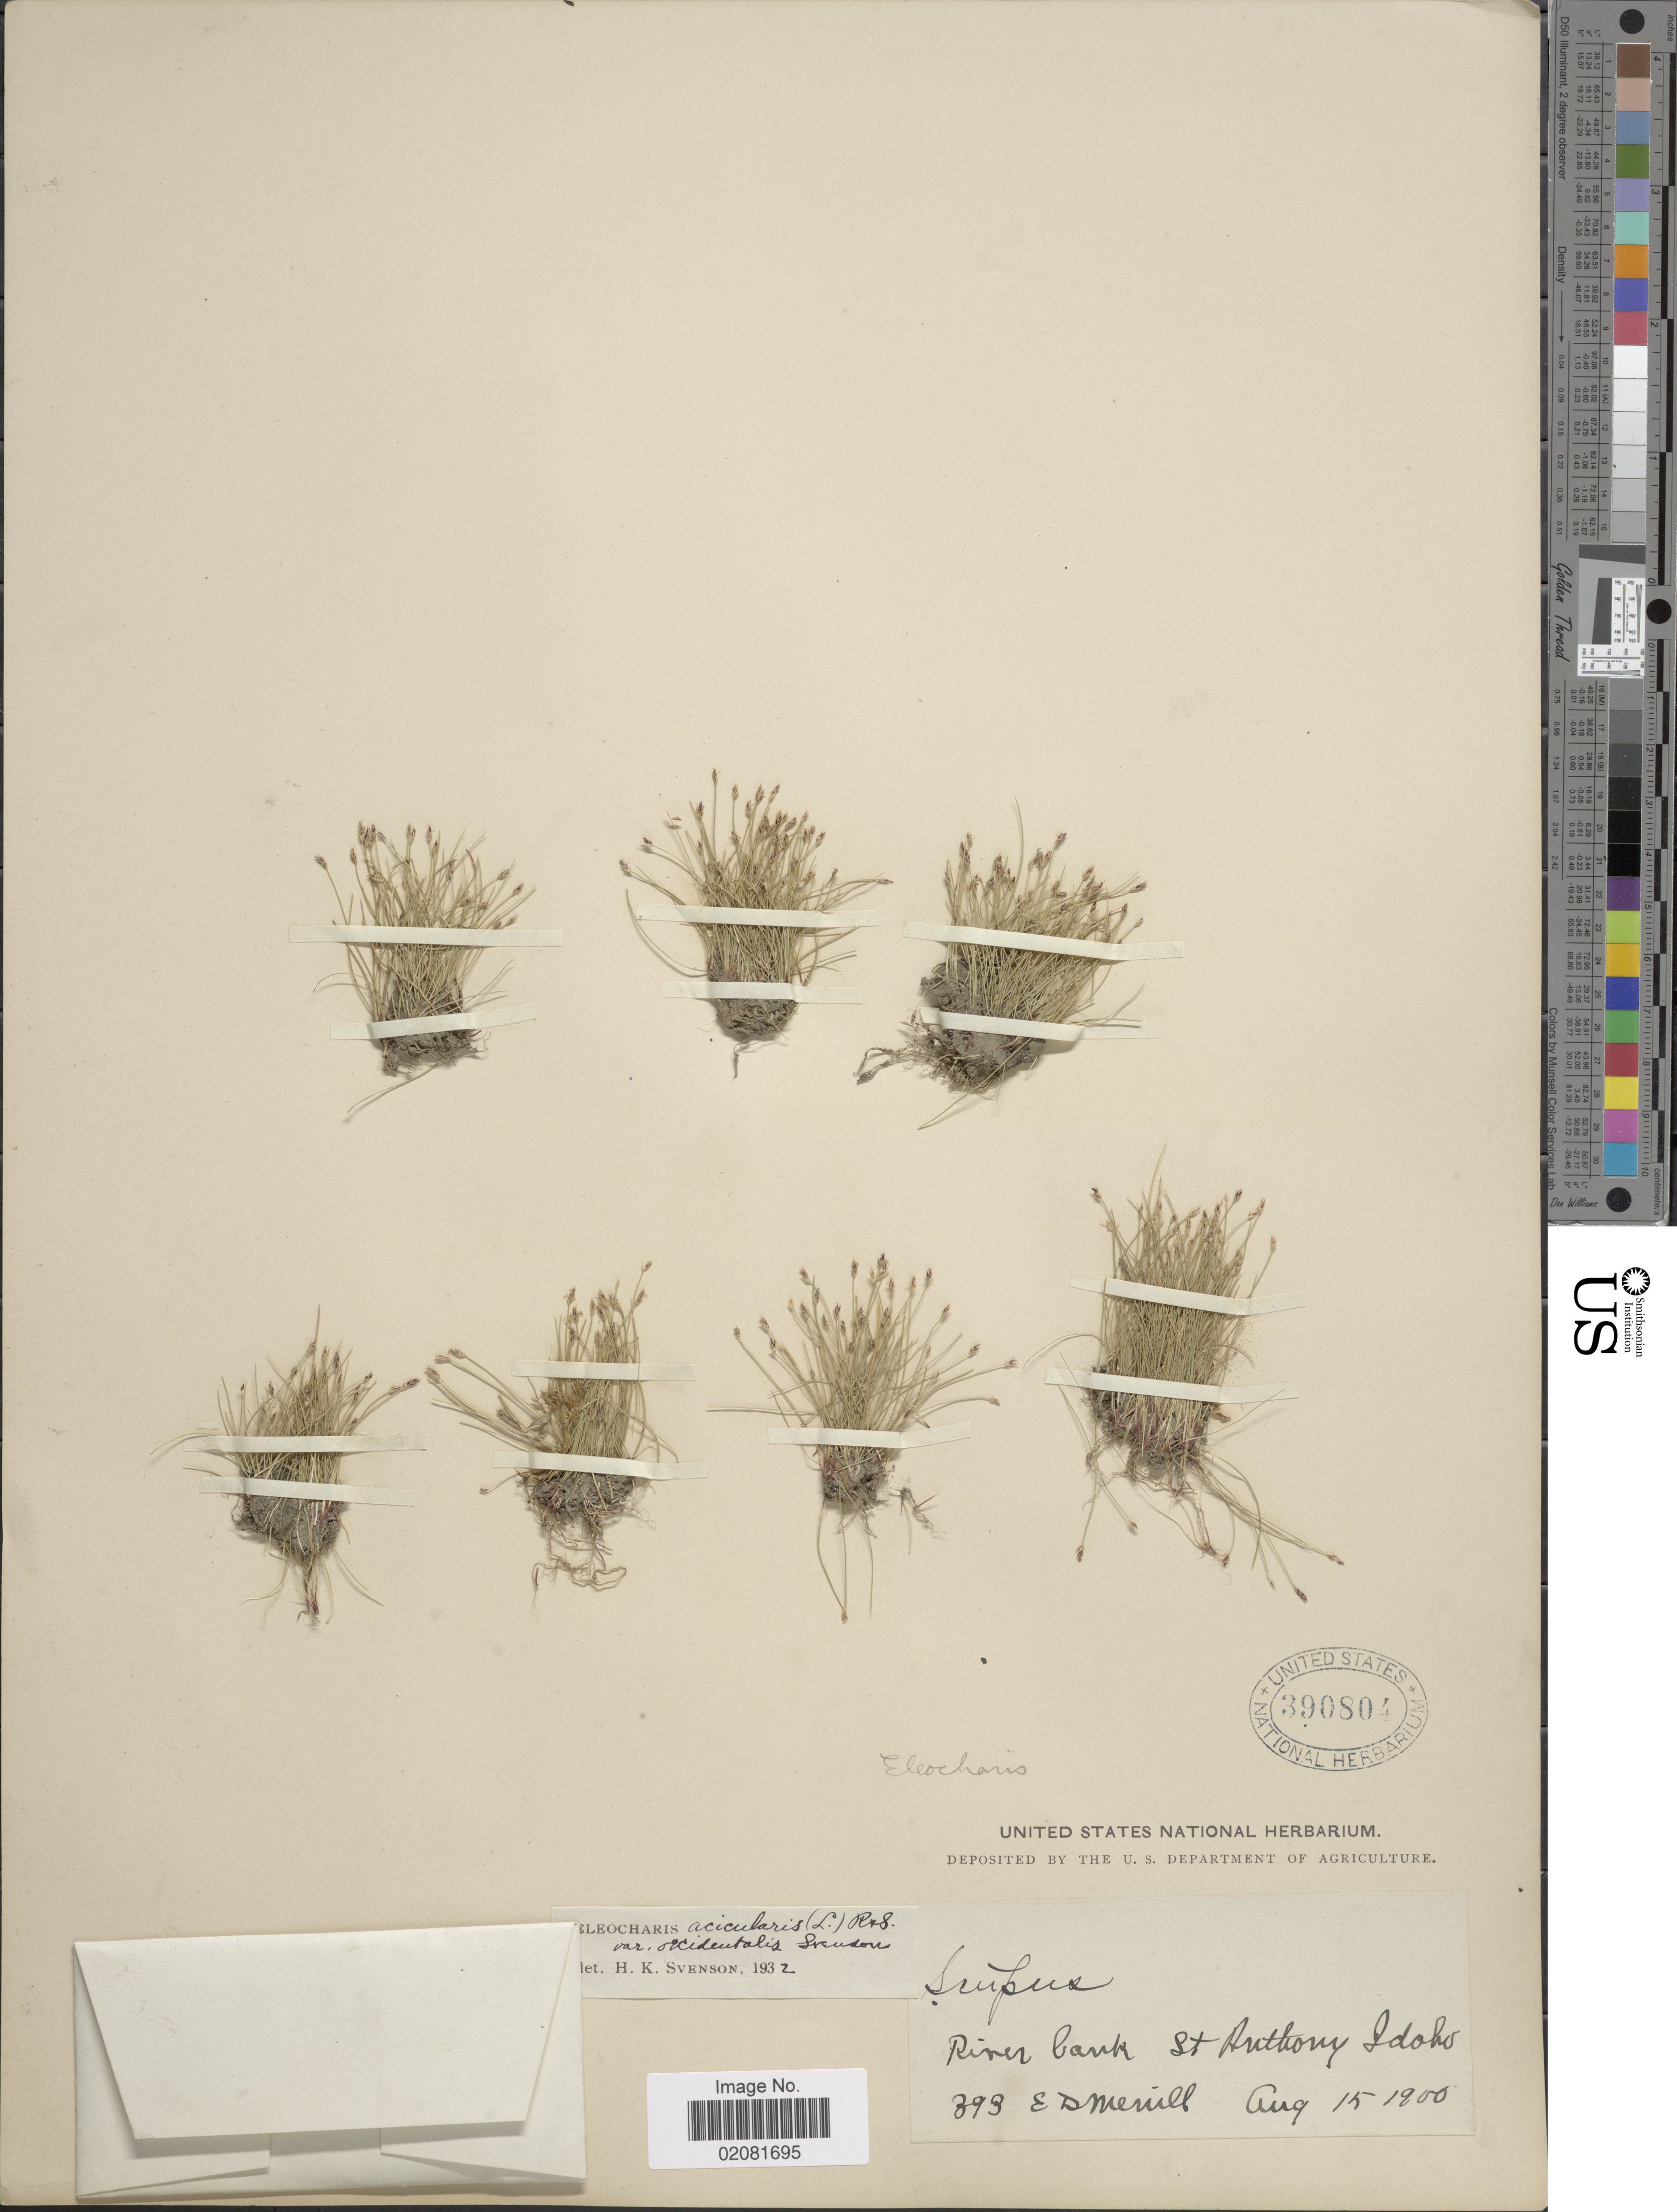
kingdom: Plantae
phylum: Tracheophyta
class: Liliopsida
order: Poales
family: Cyperaceae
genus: Eleocharis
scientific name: Eleocharis acicularis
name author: (L.) Roem. & Schult.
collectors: E. D. Merrill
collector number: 393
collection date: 1900-08-15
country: United States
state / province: Idaho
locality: River bank. St Anthony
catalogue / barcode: US 390804